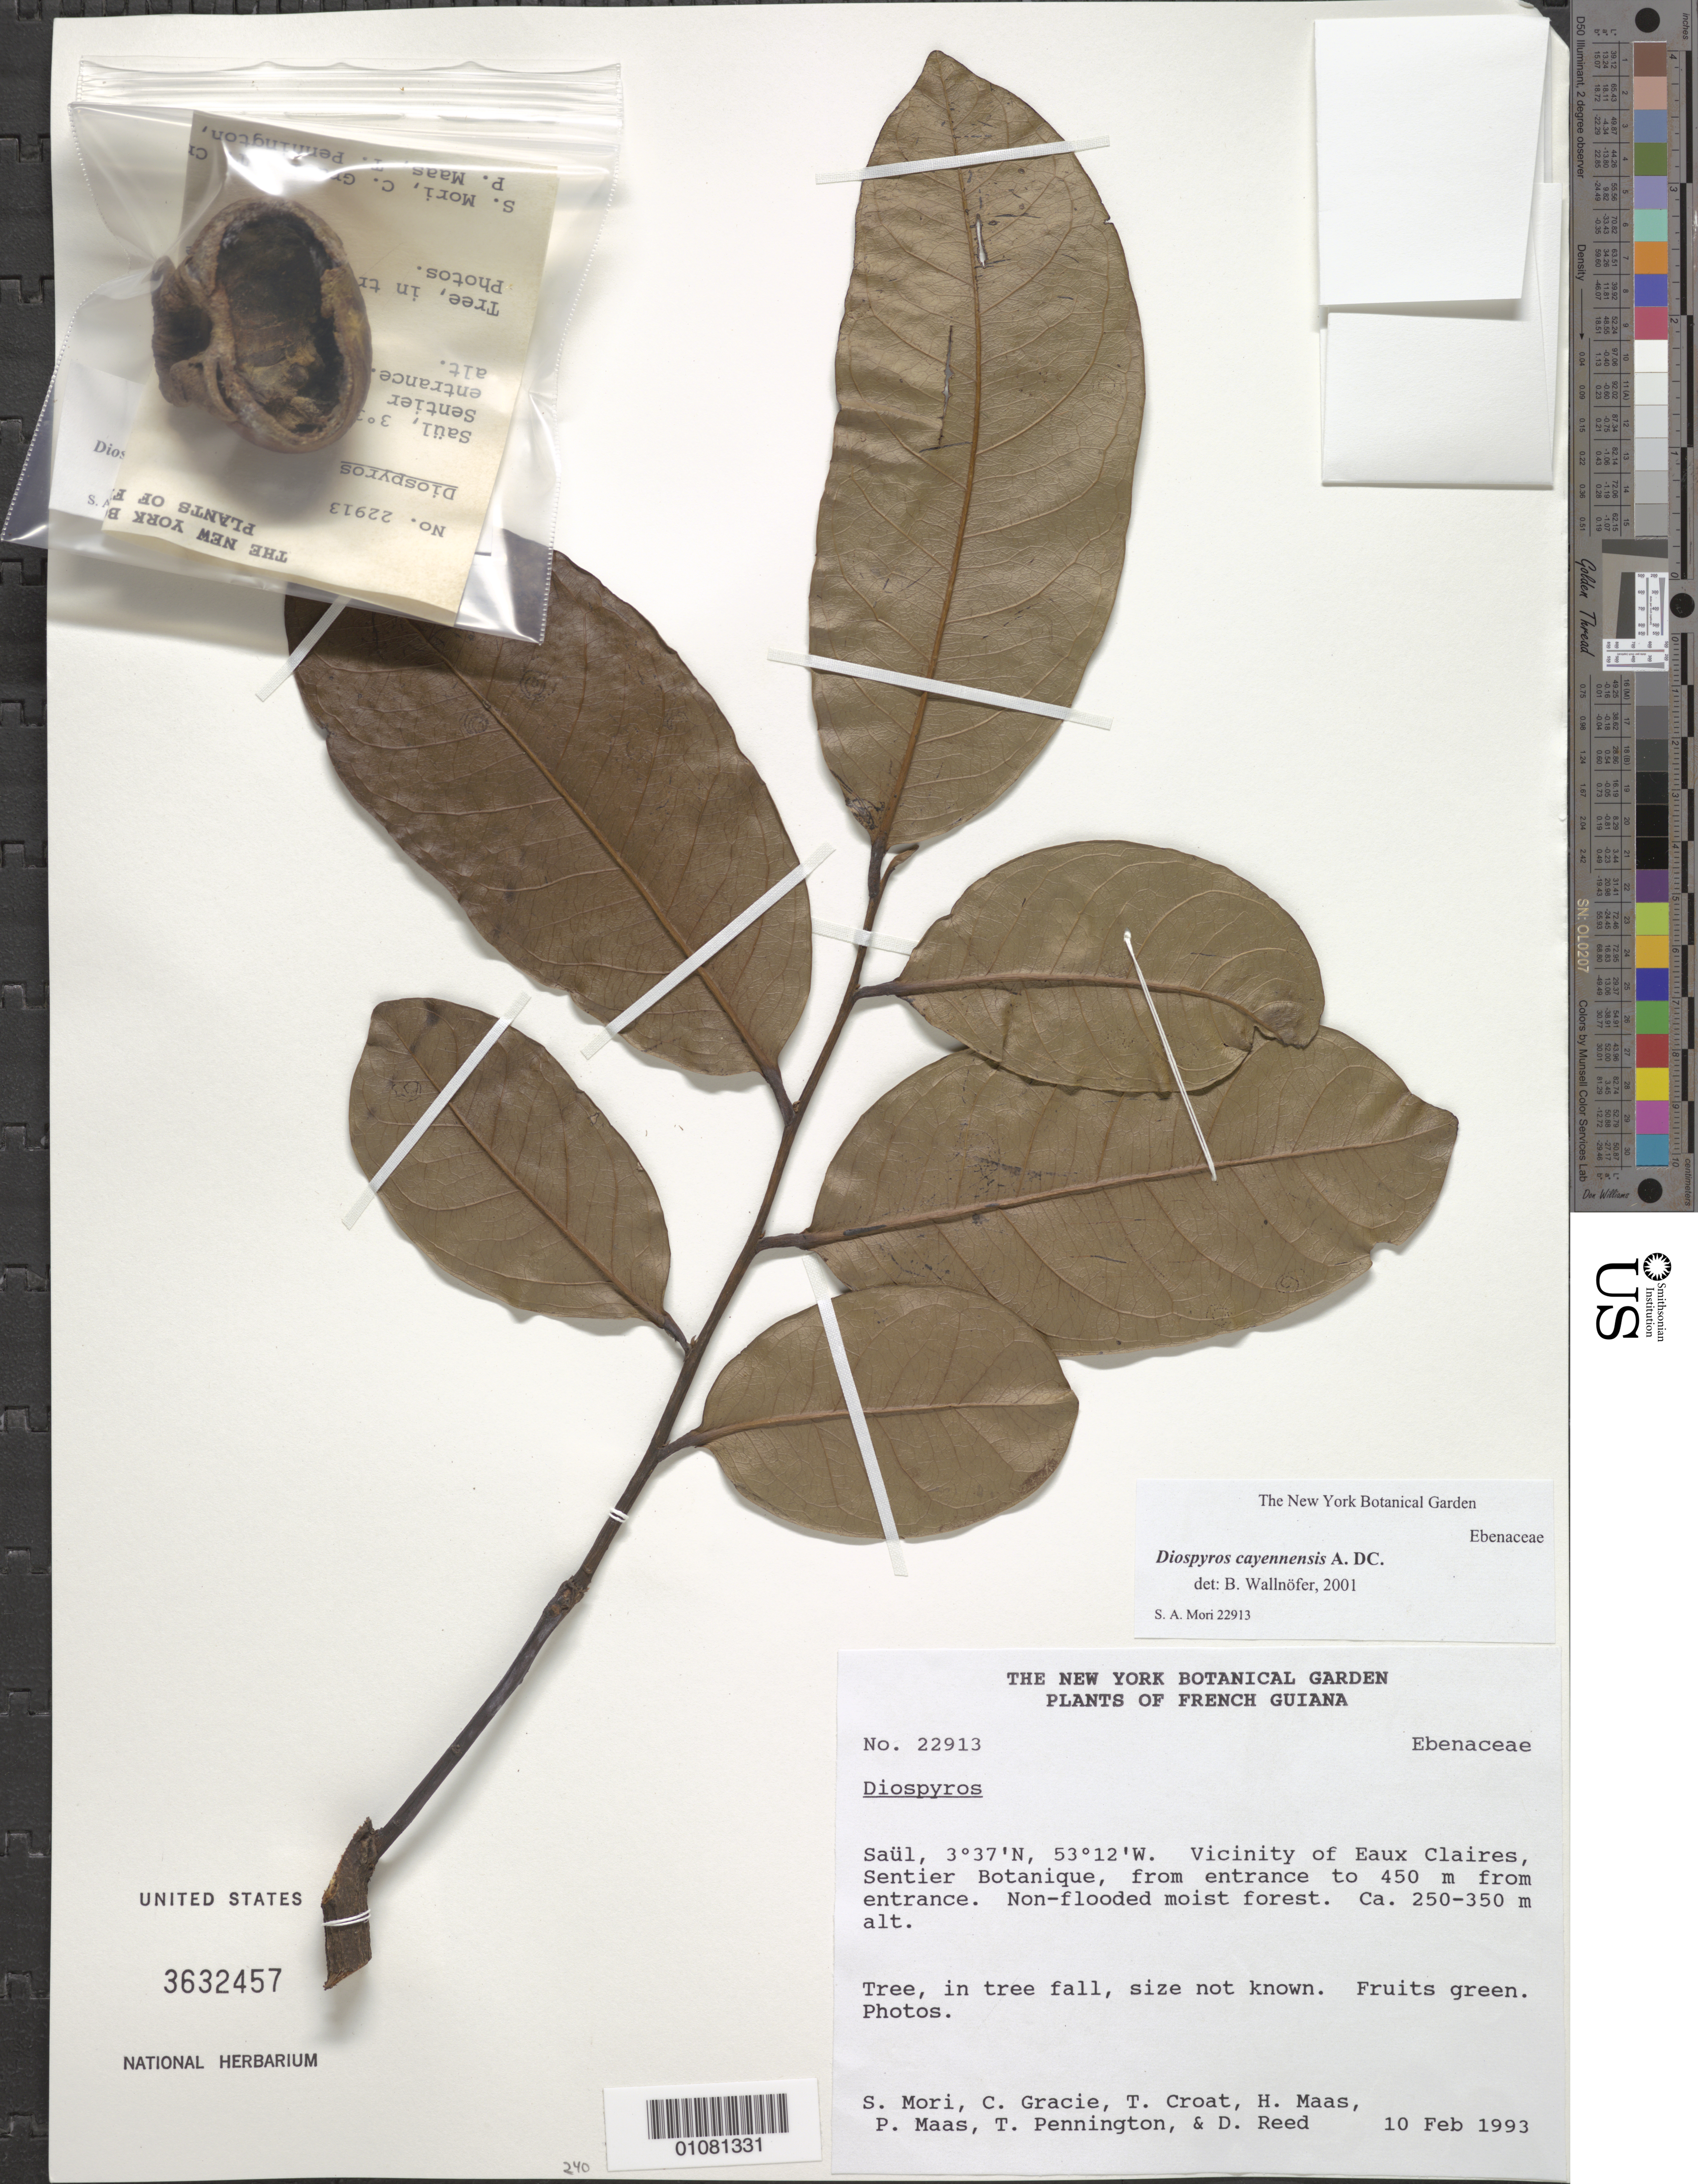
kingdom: Plantae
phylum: Tracheophyta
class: Magnoliopsida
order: Ericales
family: Ebenaceae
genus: Diospyros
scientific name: Diospyros cayennensis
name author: A. DC.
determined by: Wallnöfer, B.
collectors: S. Mori, C. A. Gracie, T. B. Croat, H. Maas van de Kamer, P. Maas, T. D. Pennington & D. Reed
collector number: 22913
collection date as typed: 10-Feb-93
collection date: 1993-02-10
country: French Guiana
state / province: Saint-Laurent-du-Maroni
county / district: Saül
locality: Saül, vicinity of Eaux Claires, Sentier Botanique, from entrance to 450m from entrance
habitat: Non-flooded moist forest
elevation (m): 250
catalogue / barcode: US 3632457